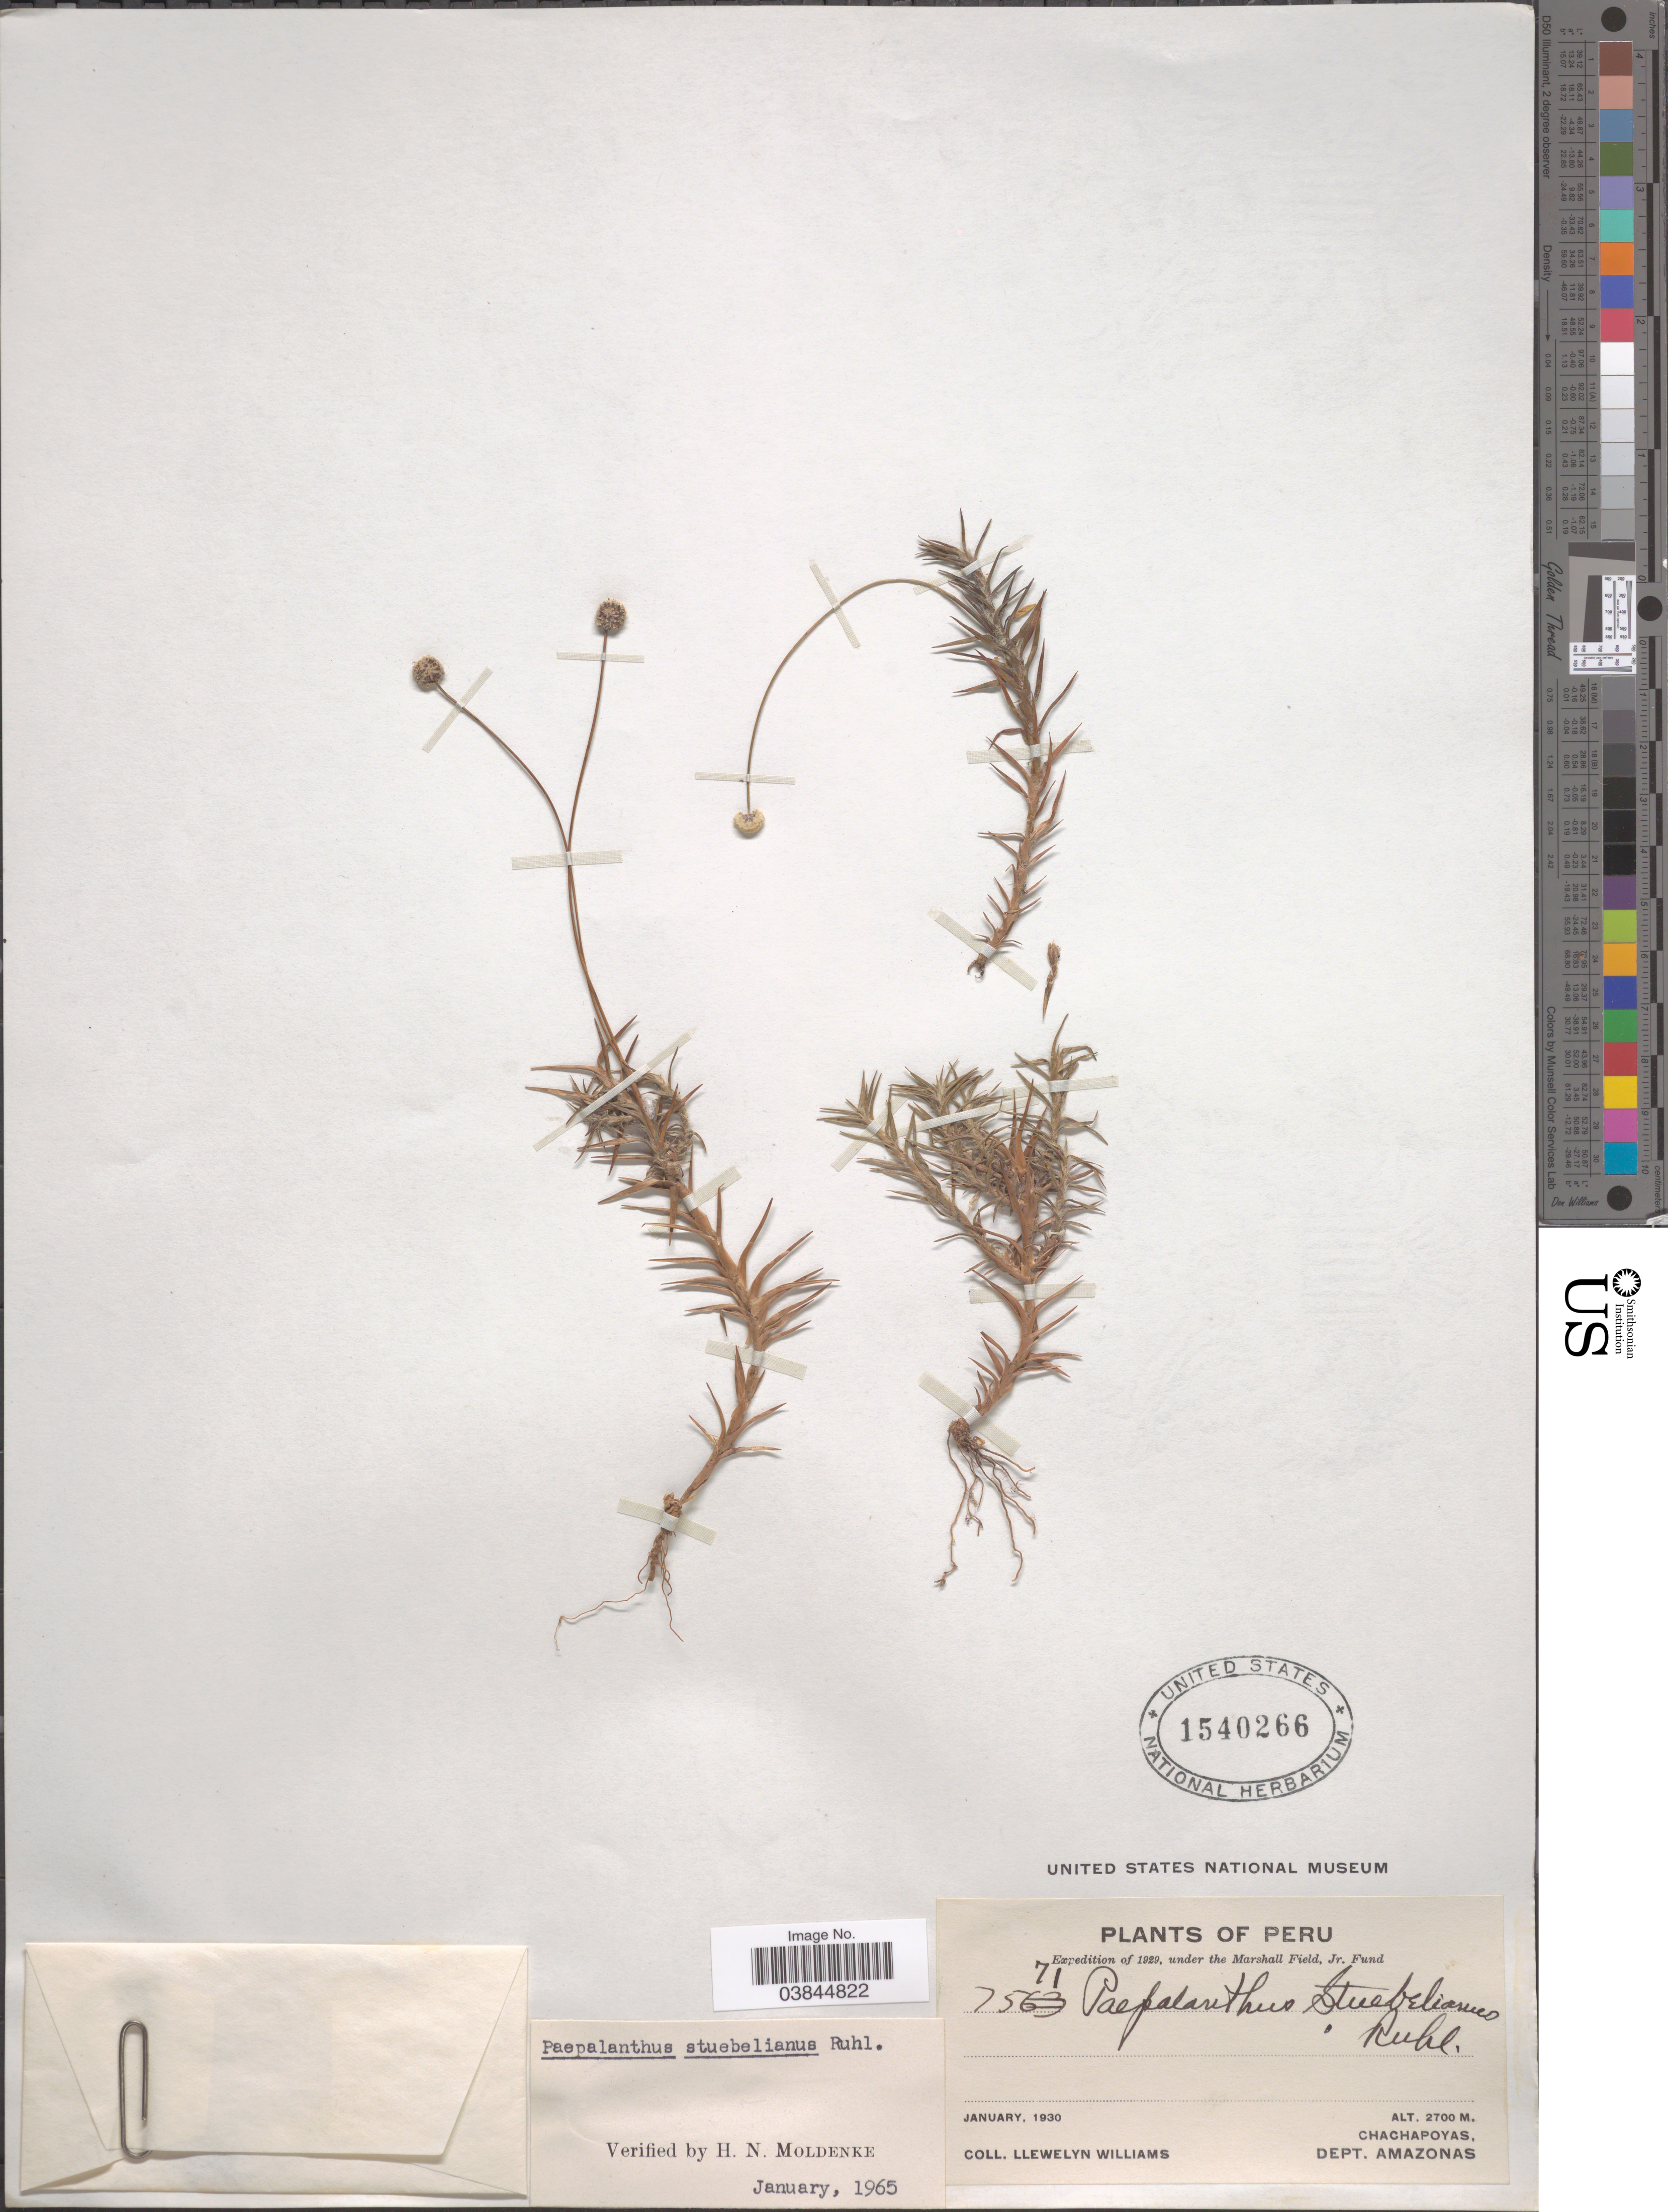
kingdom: Plantae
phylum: Tracheophyta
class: Liliopsida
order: Poales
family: Eriocaulaceae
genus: Paepalanthus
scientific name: Paepalanthus stuebelianus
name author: Ruhland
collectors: Ll. Williams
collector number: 7571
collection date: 1930-01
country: Peru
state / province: Amazonas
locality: Chachapoyas, Dept. Amazonas.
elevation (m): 2700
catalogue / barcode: US 1540266